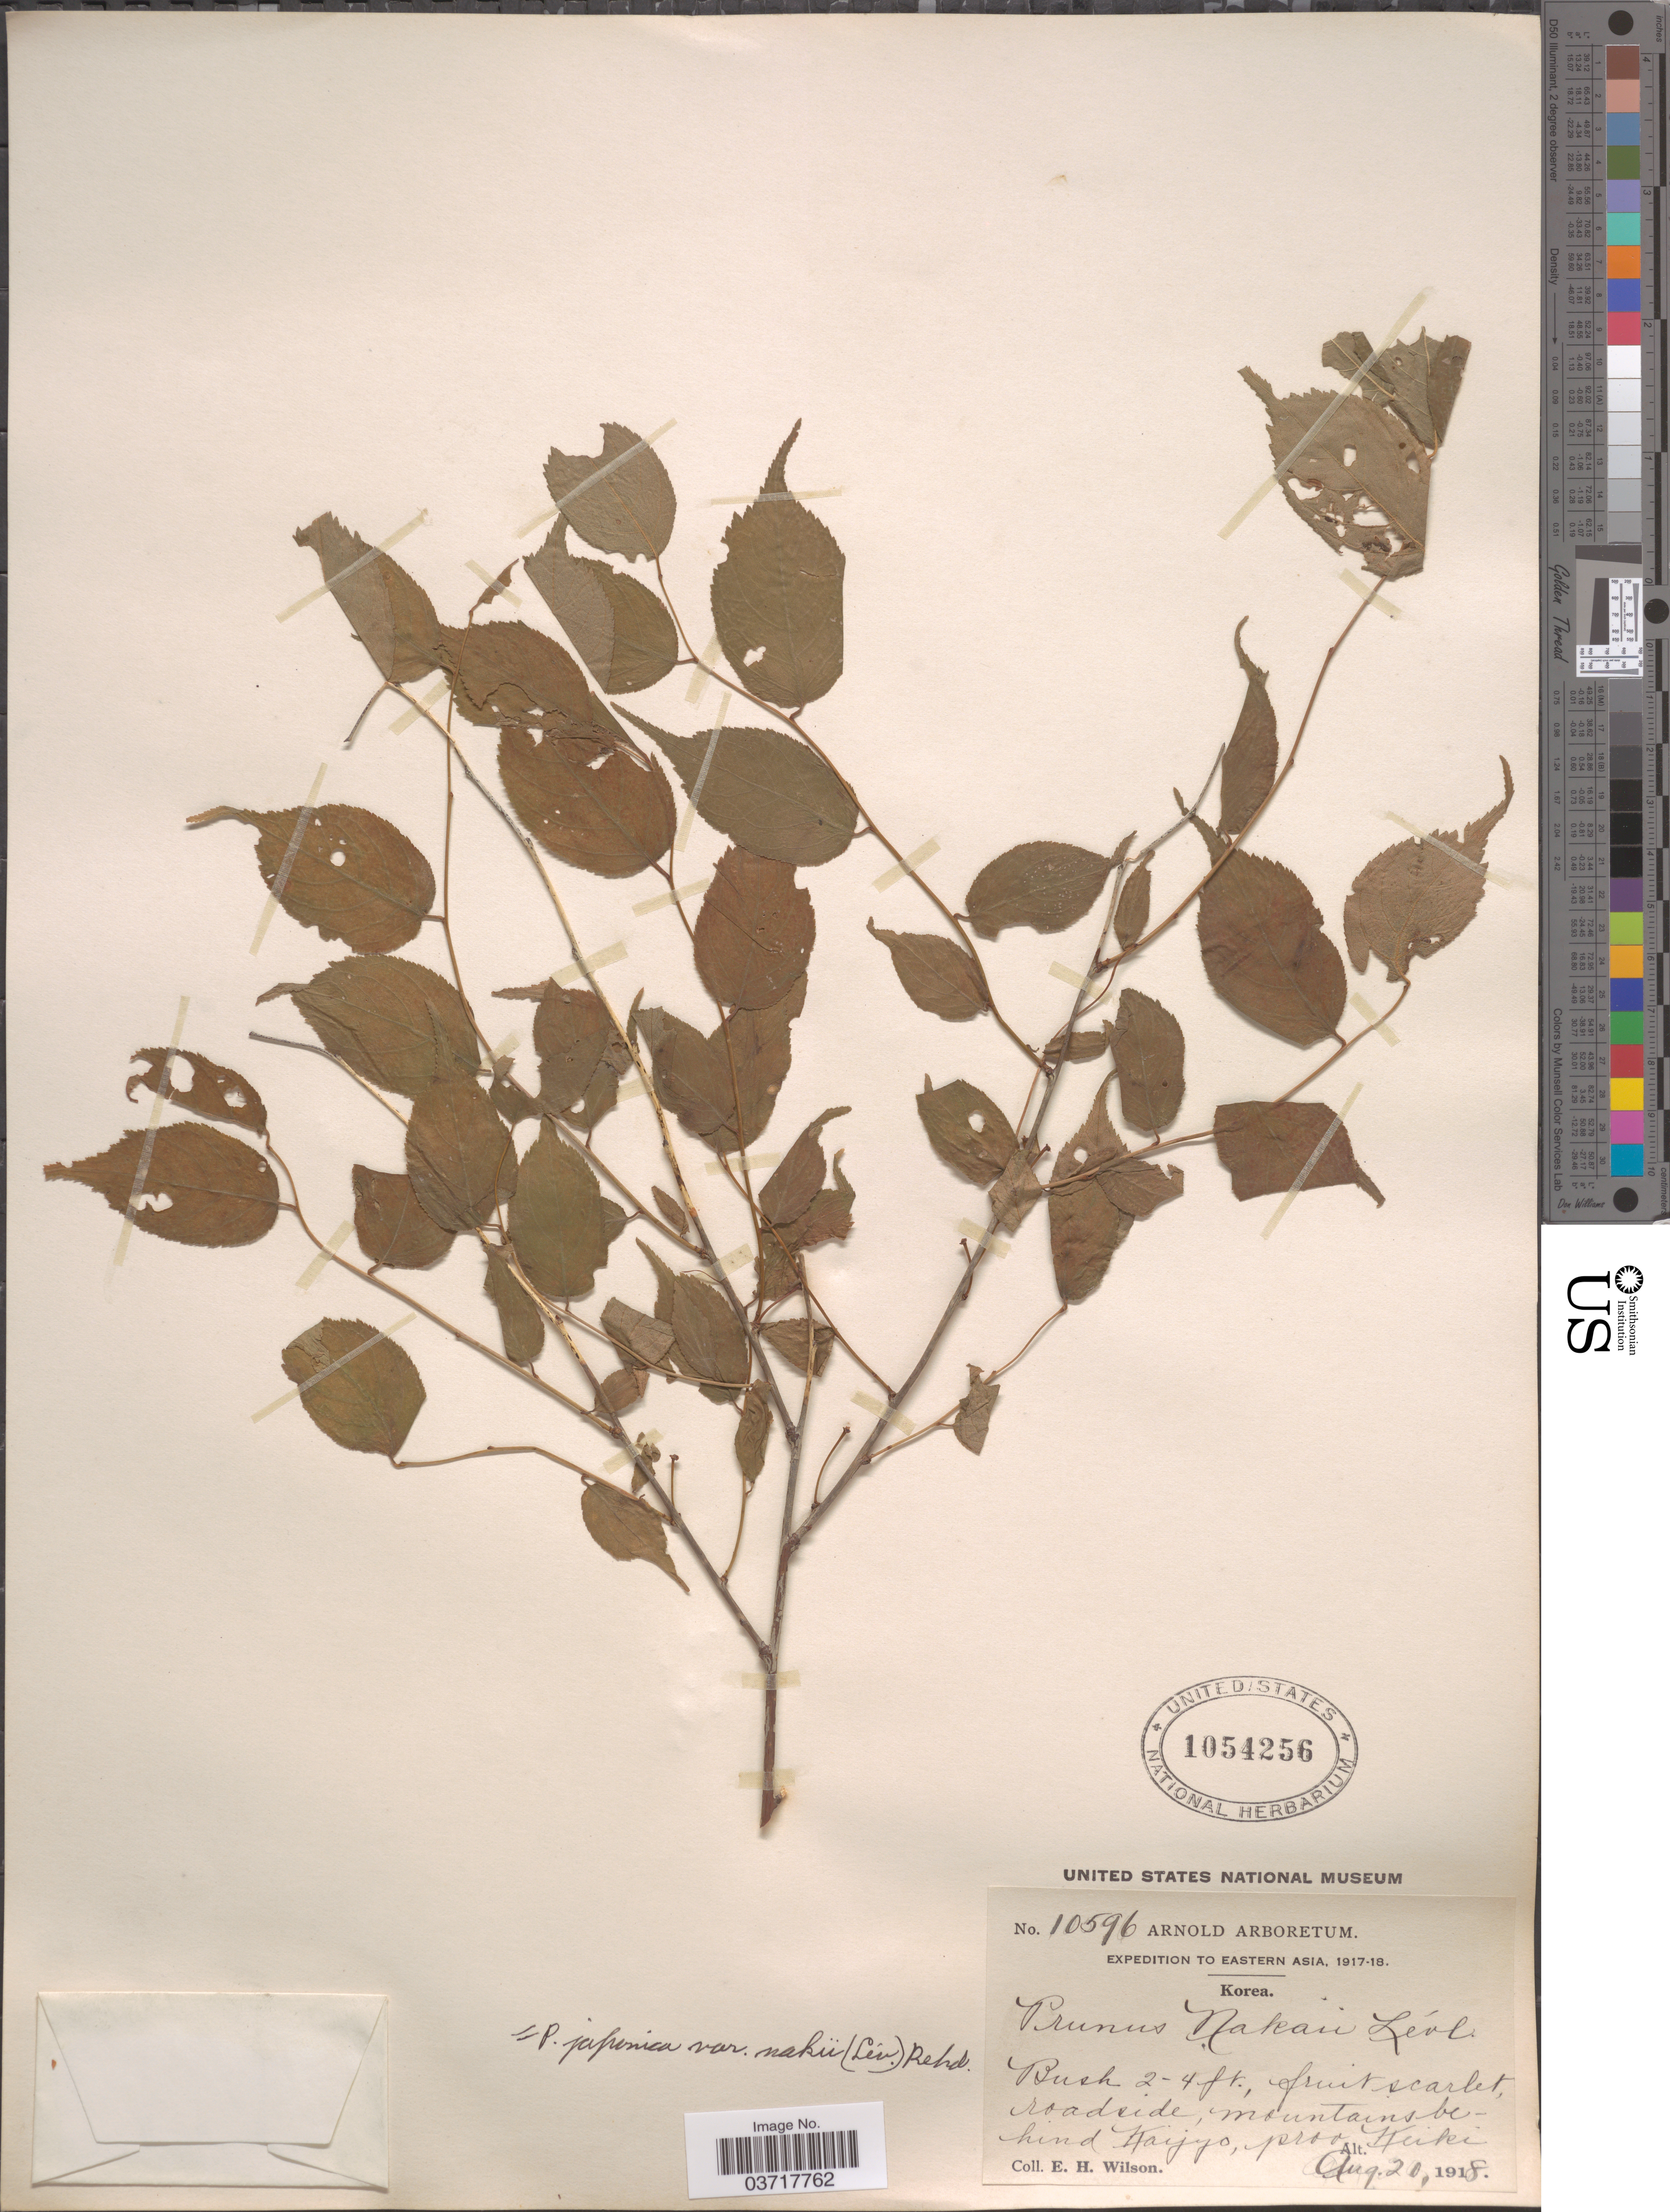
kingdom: Plantae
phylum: Tracheophyta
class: Magnoliopsida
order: Rosales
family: Rosaceae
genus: Prunus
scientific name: Prunus japonica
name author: Thunb.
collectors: E. Wilson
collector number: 10596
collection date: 1918-08-20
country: South Korea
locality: Mountains behind Kaijyo, prov. Keiki.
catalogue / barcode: US 1054256